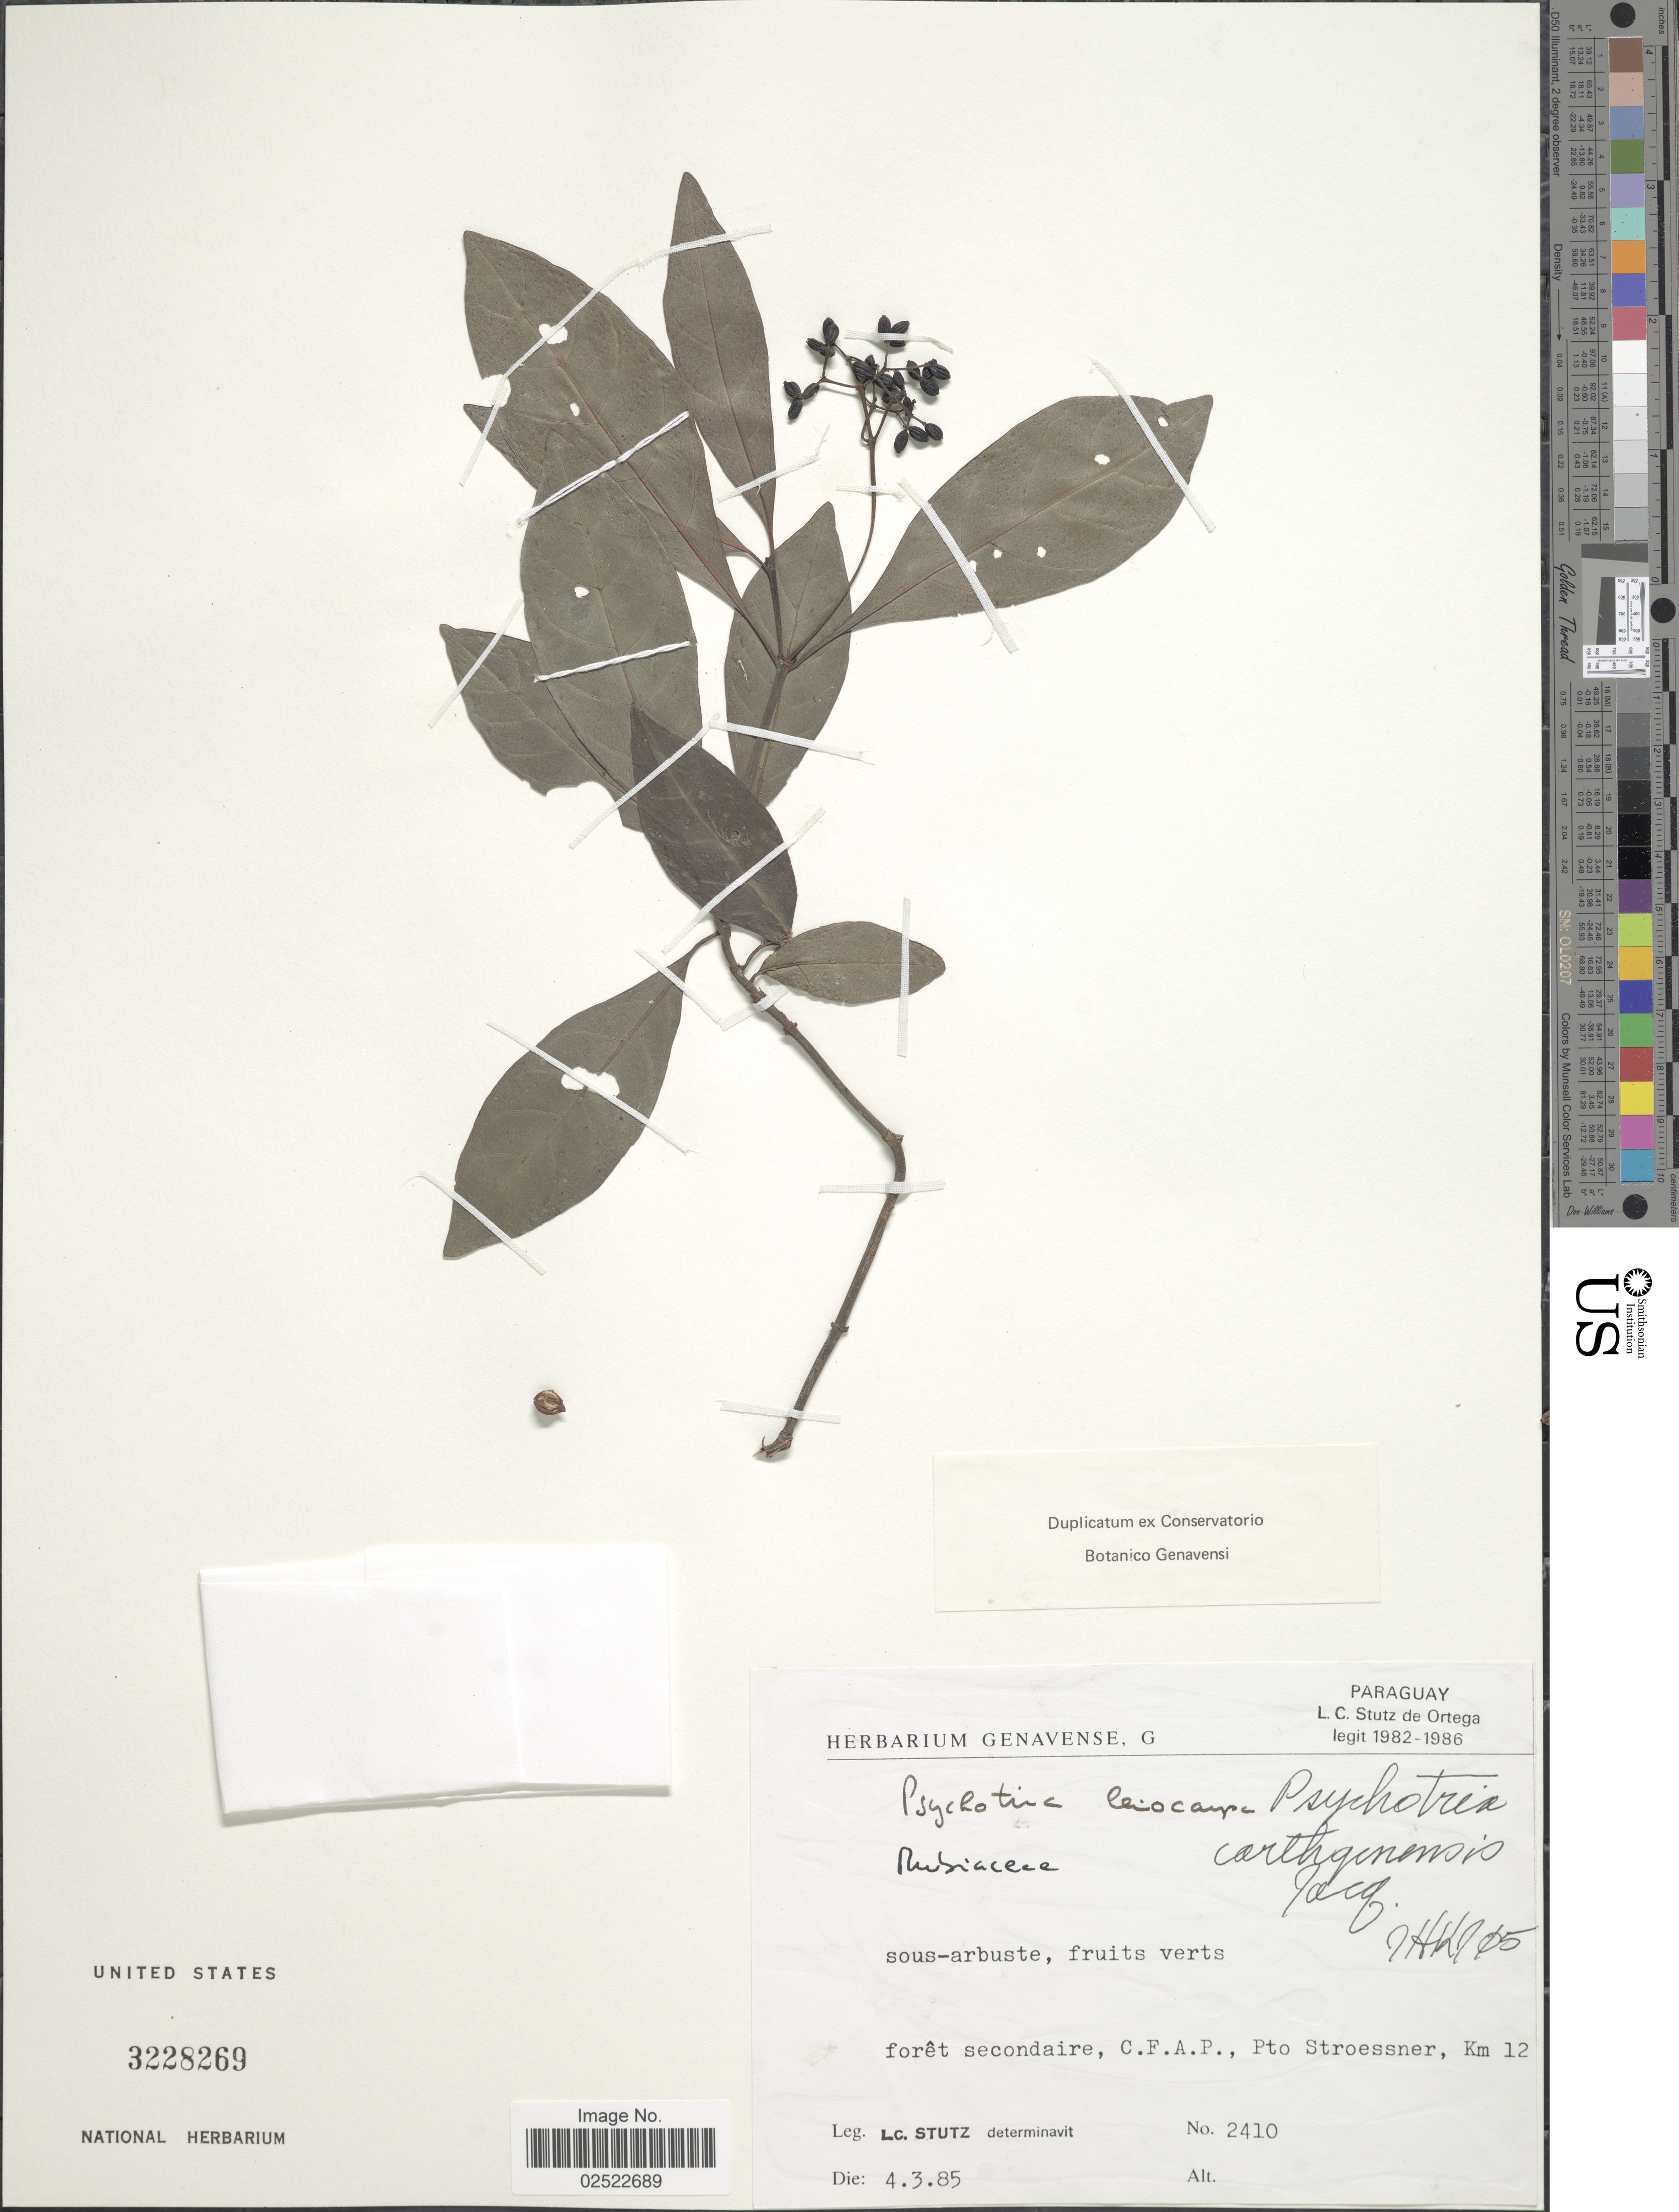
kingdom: Plantae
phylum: Tracheophyta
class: Magnoliopsida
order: Gentianales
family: Rubiaceae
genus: Psychotria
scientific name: Psychotria carthagenensis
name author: Jacq.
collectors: L. C. Stutz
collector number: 2410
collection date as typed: Transcribed d/m/y: 4/3/85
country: Paraguay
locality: C.F.A.P., Pto Stroessner, Km 12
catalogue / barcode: US 3228269